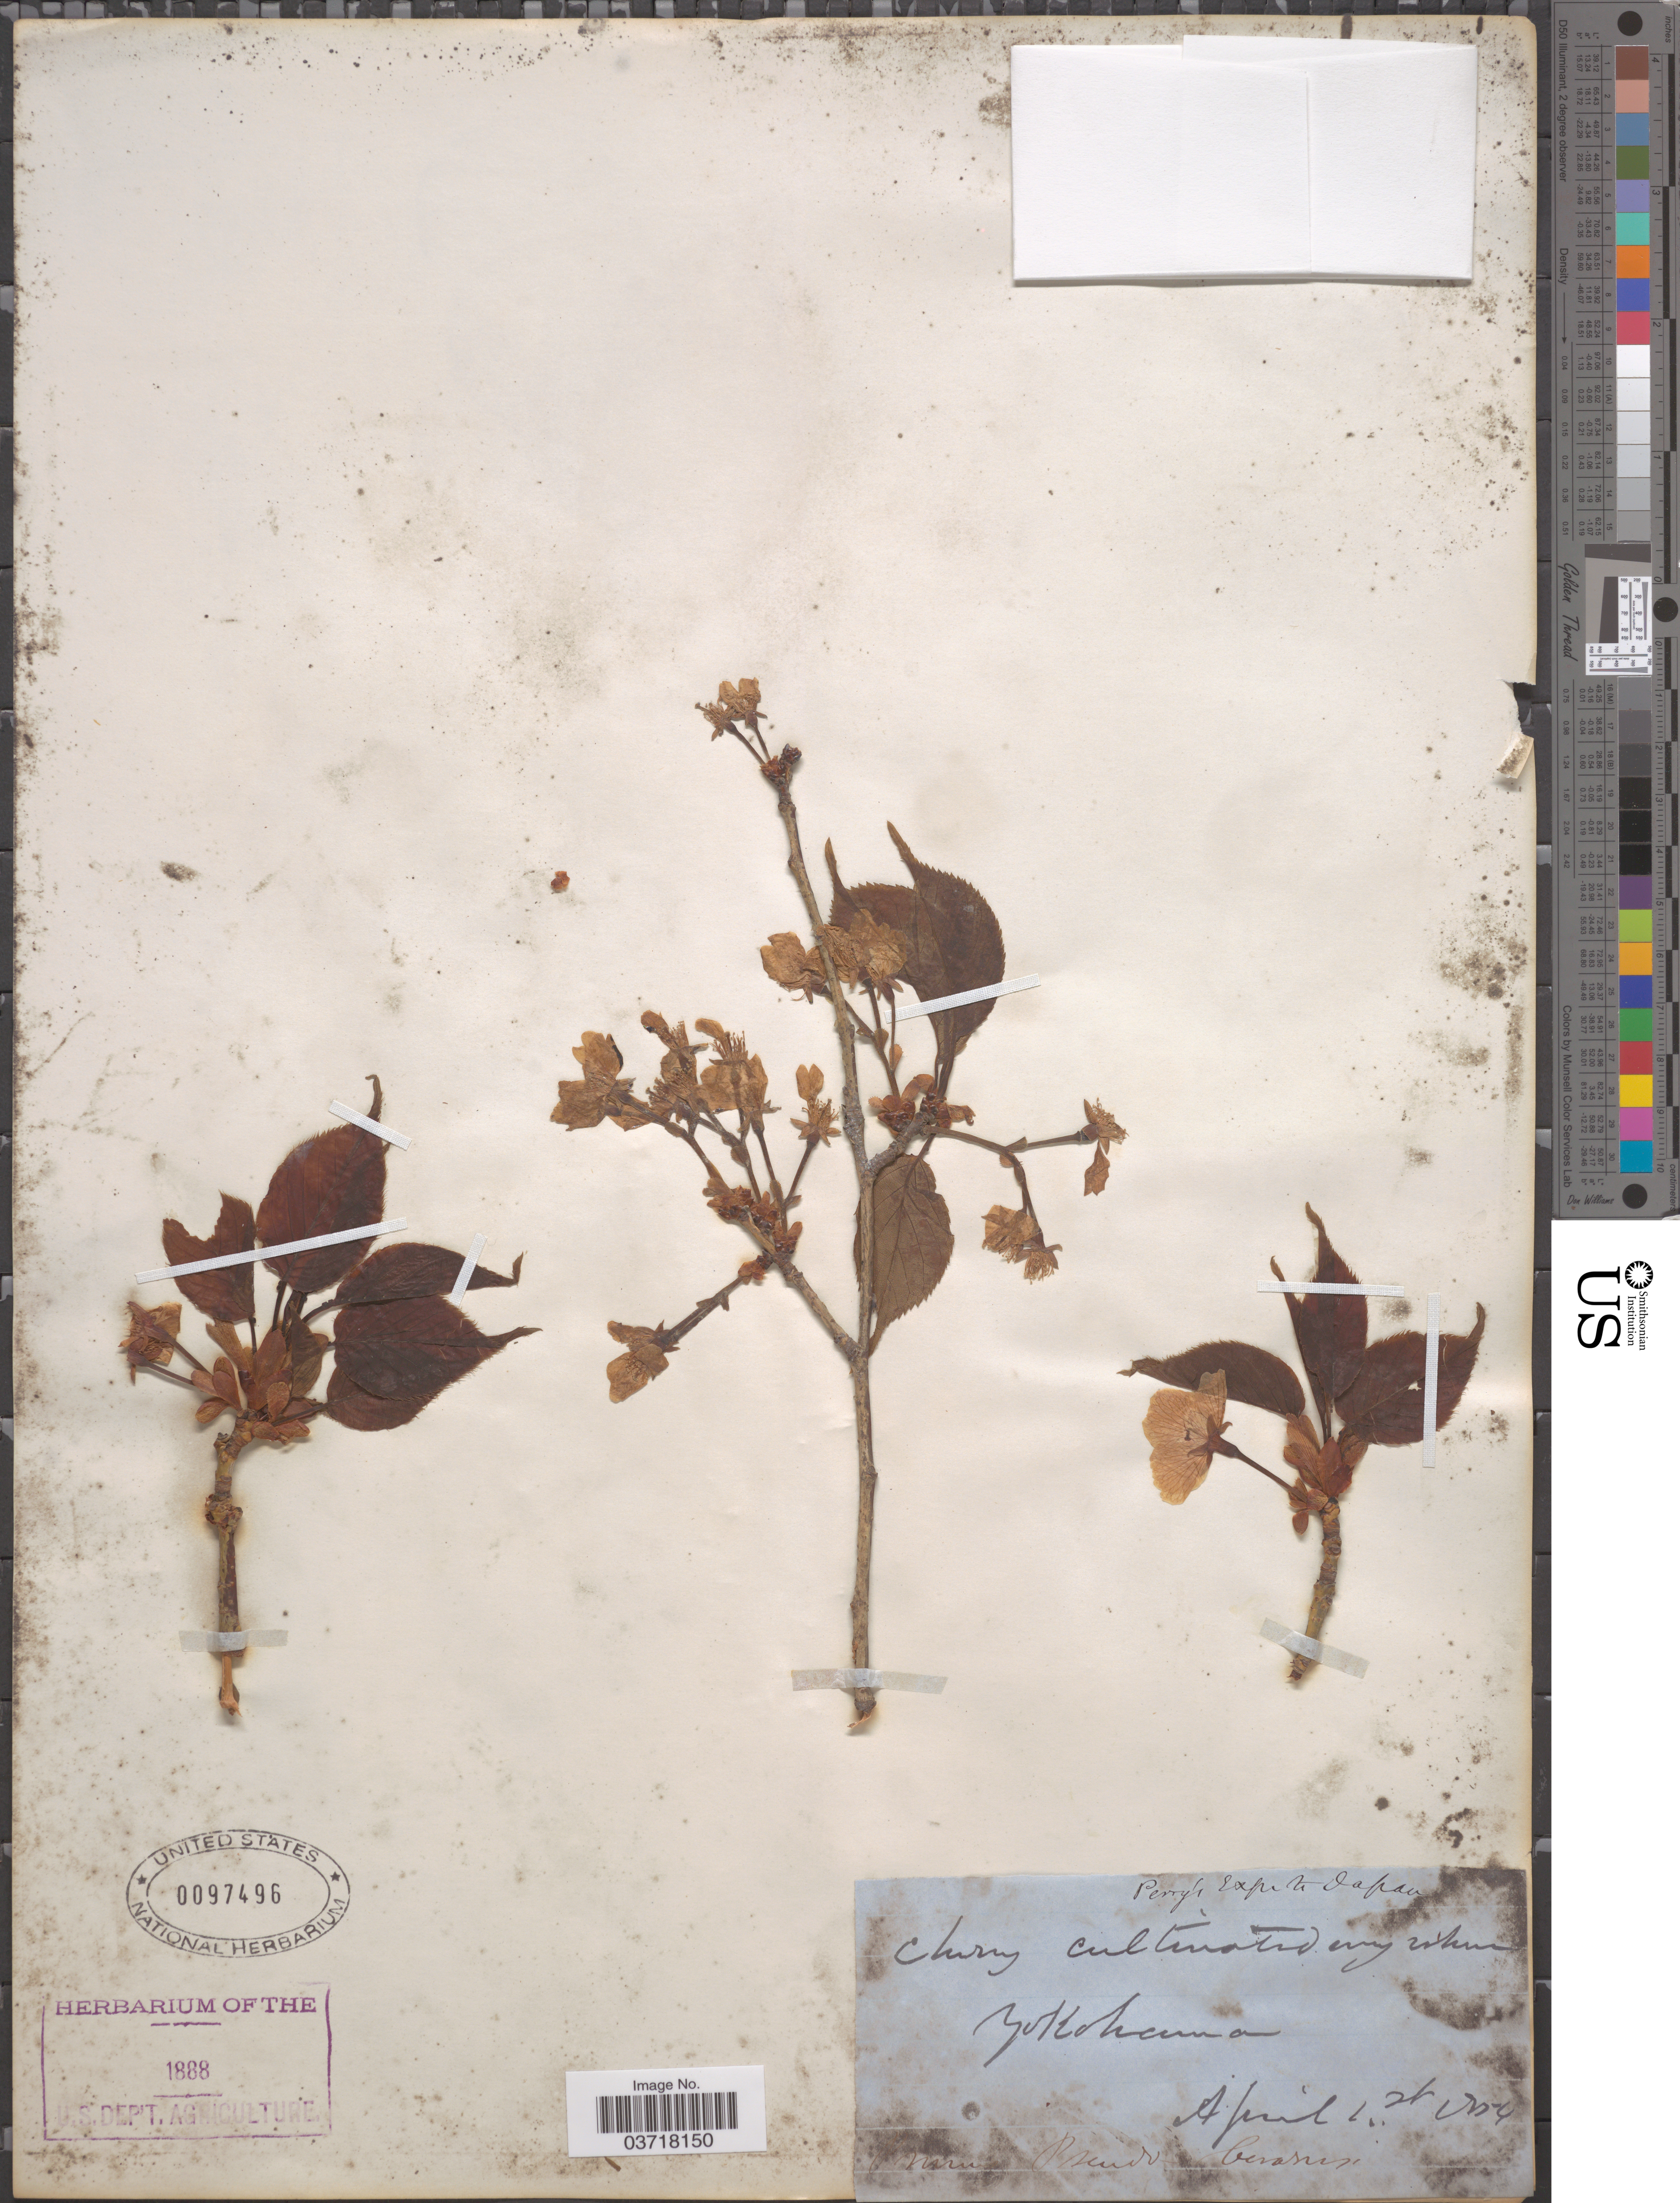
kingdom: Plantae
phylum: Tracheophyta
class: Magnoliopsida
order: Rosales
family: Rosaceae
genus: Prunus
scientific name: Prunus pseudocerasus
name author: Lindl.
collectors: Perry Exped.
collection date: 1854-04-01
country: Japan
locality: Yokohama.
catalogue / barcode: US 97496